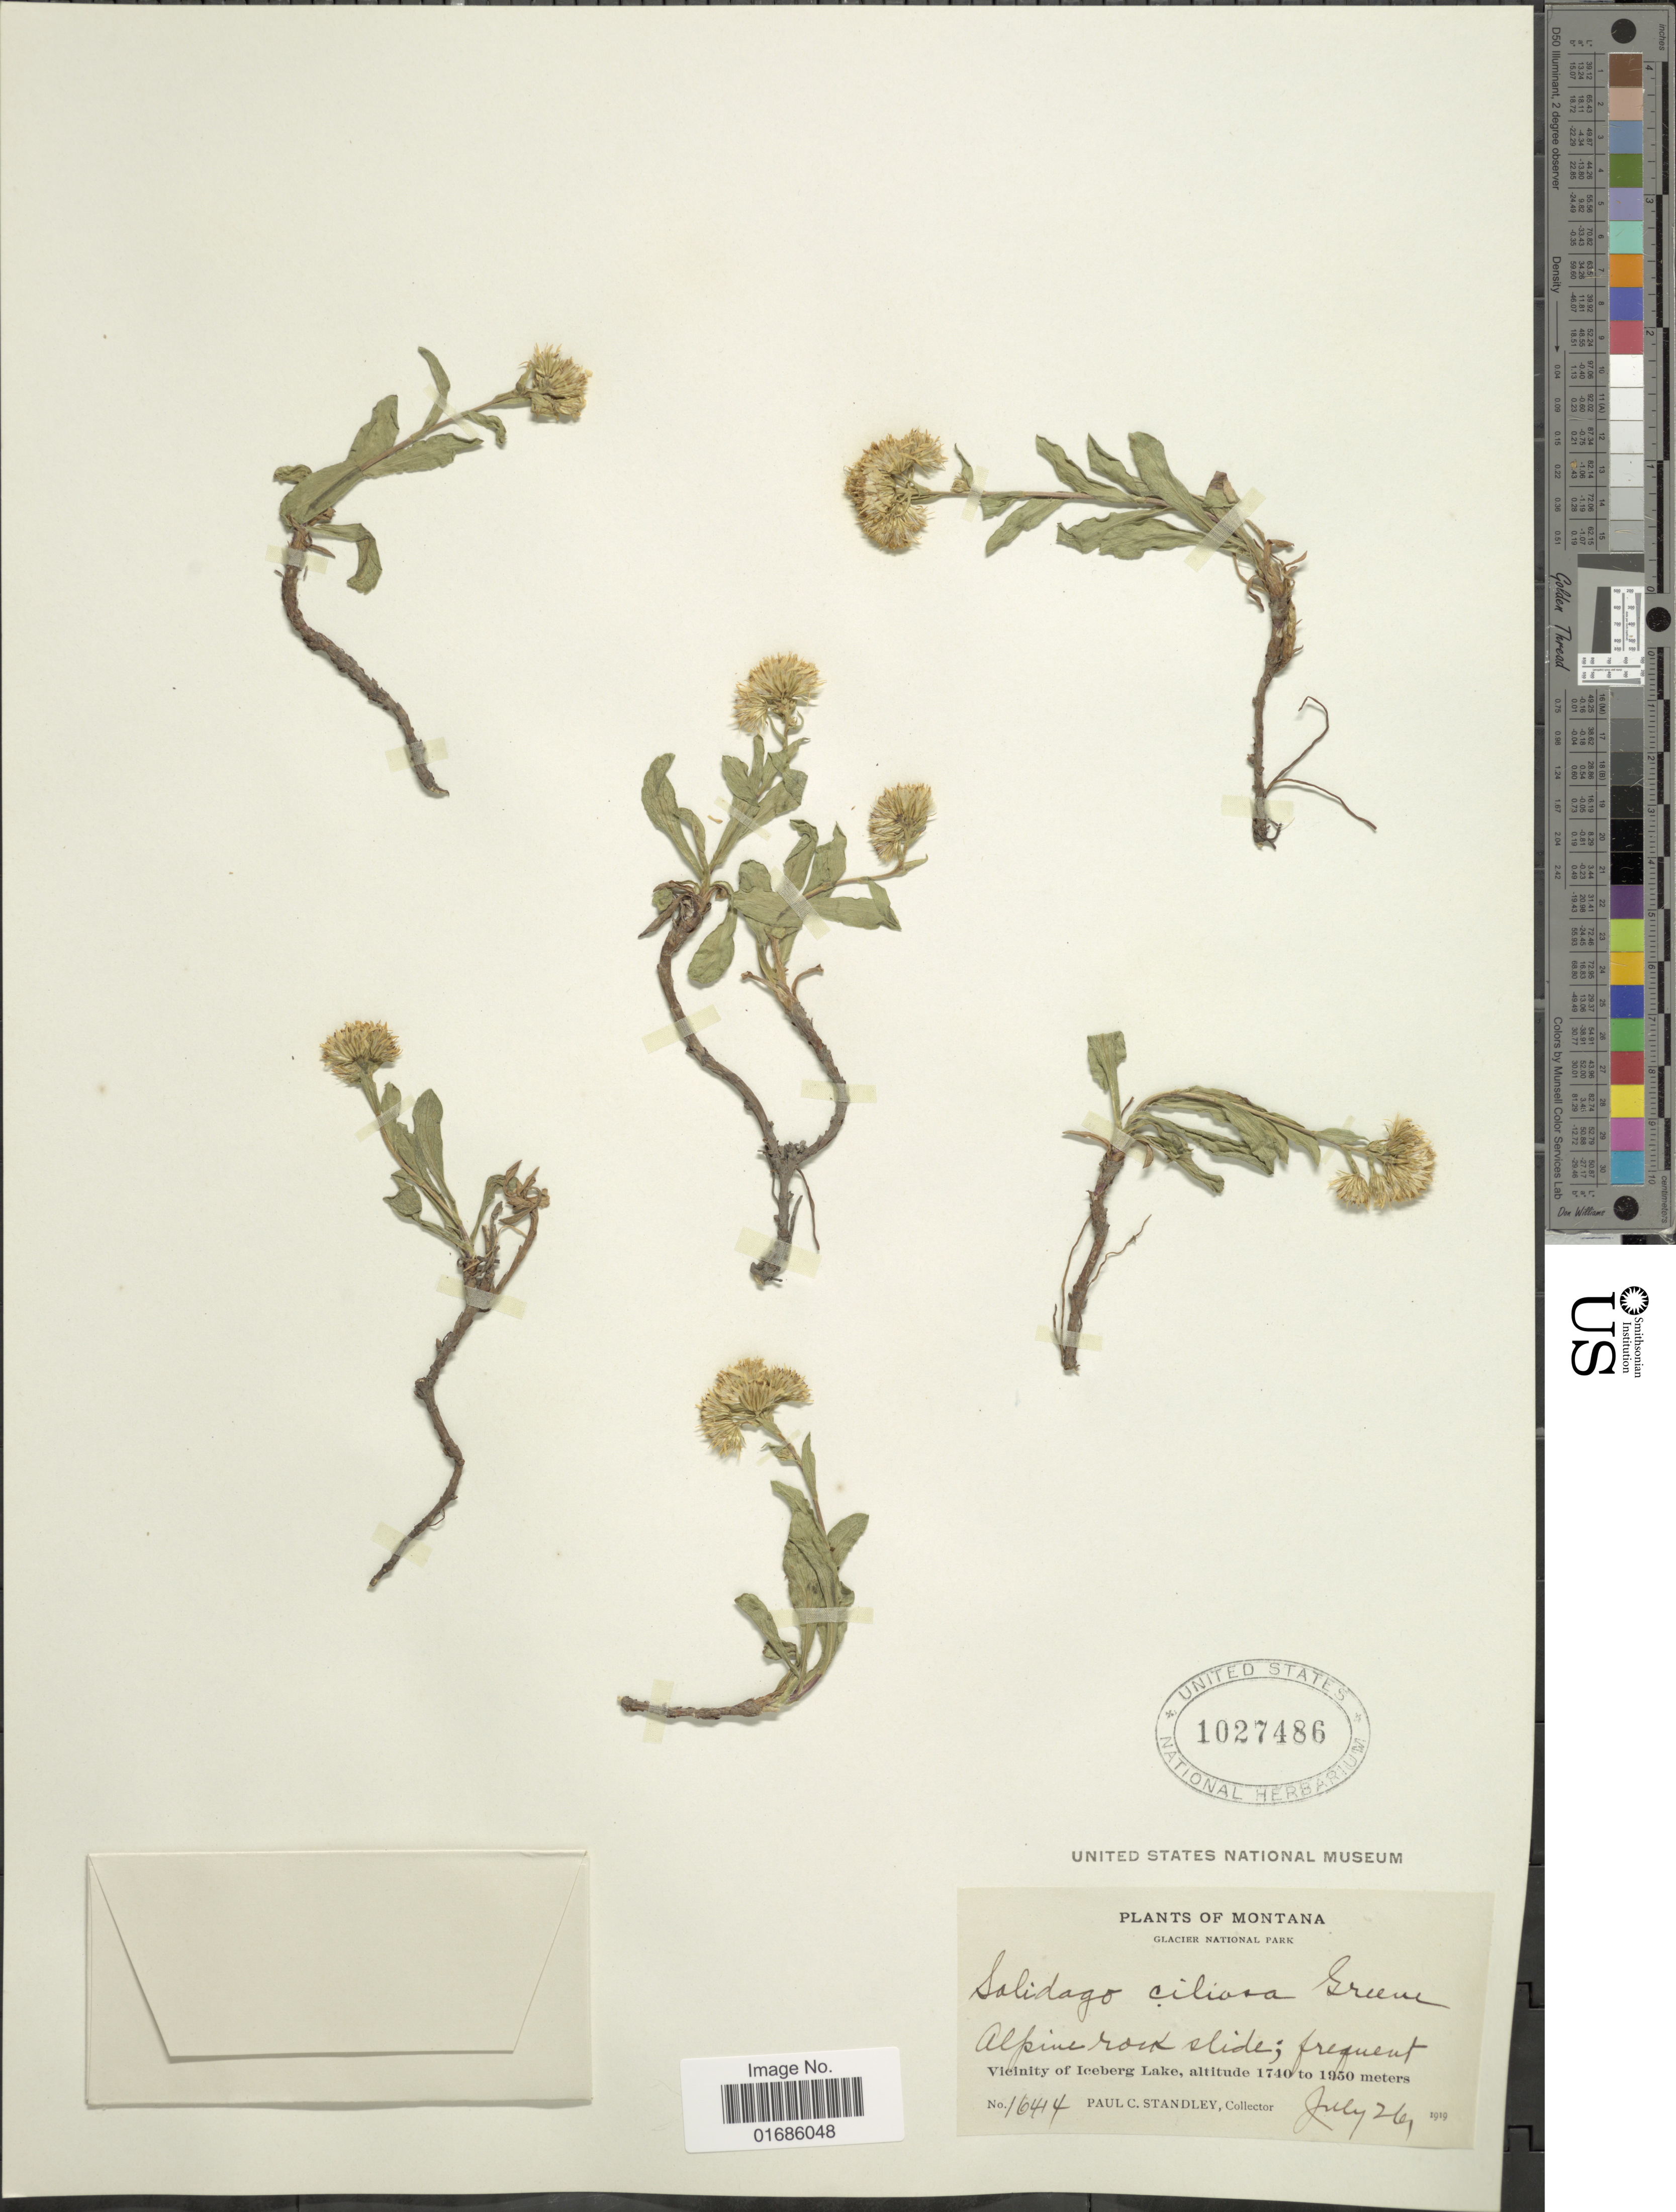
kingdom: Plantae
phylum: Tracheophyta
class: Magnoliopsida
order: Asterales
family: Asteraceae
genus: Solidago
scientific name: Solidago ciliosa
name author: Greene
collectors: P. C. Standley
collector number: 16414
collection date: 1919-07-26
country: United States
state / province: Montana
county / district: Glacier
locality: Glacier National Park, Vicinity of Iceberg Lake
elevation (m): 1740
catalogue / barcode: US 1027486